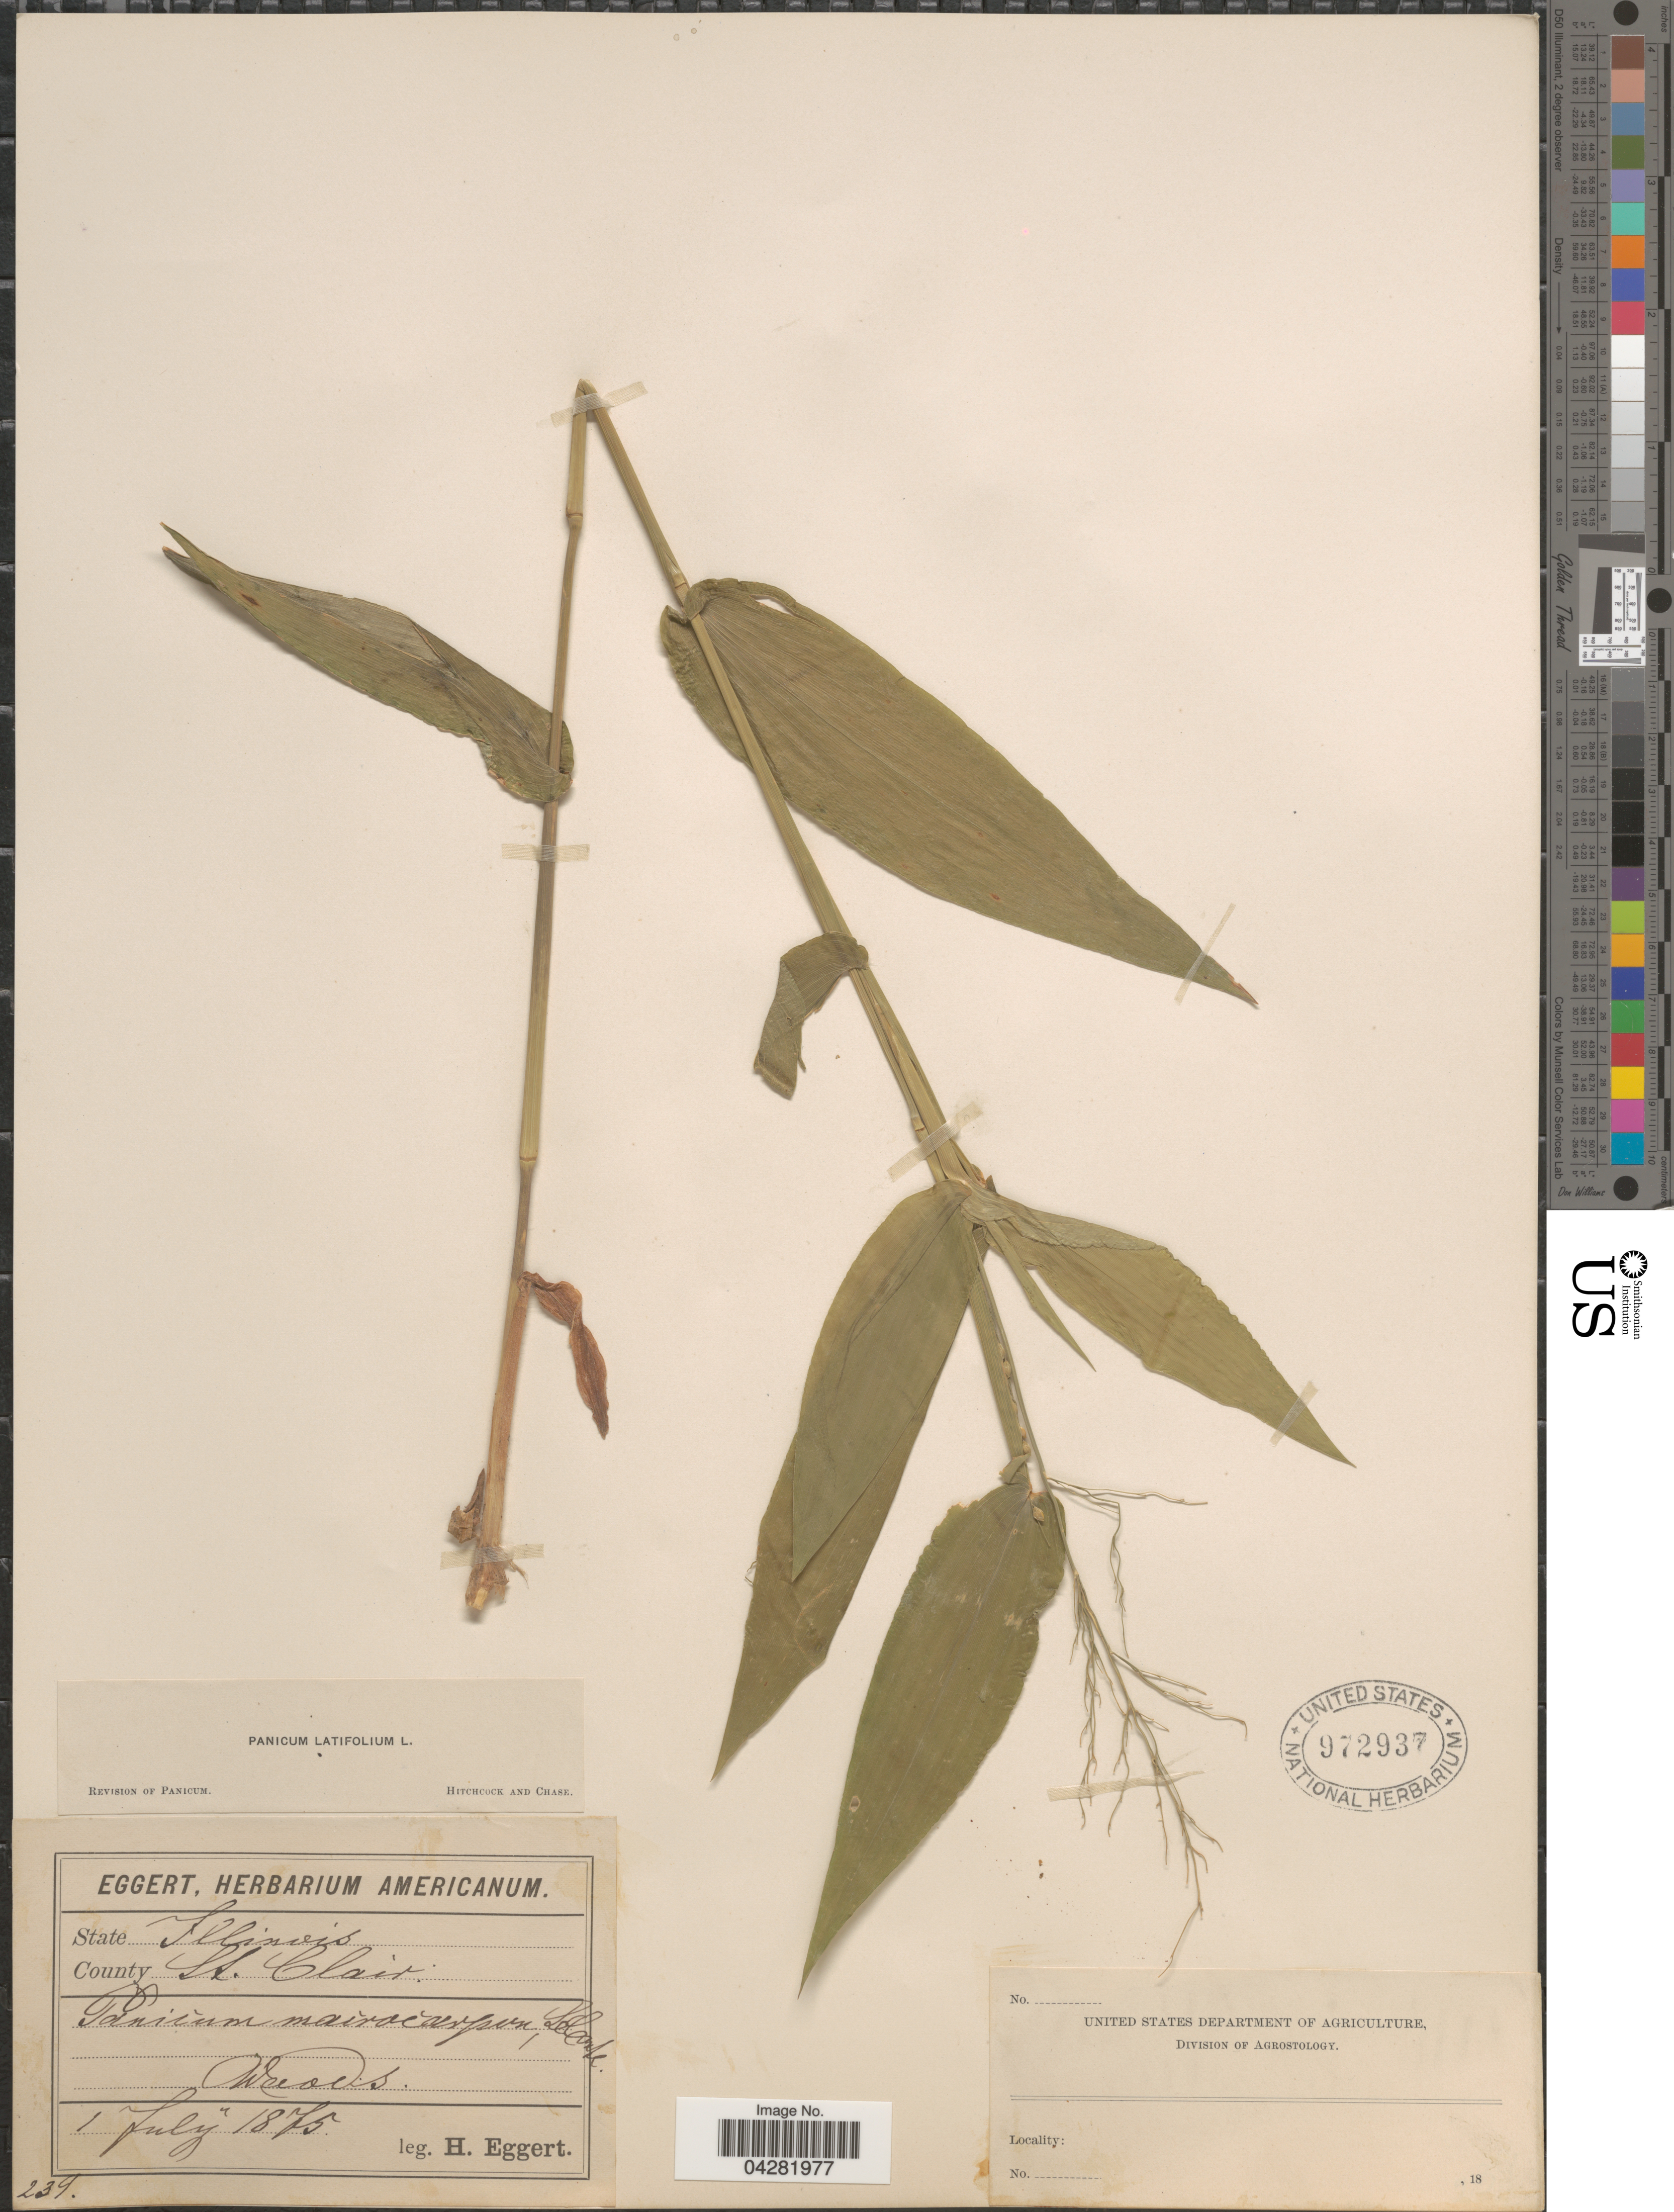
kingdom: Plantae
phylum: Tracheophyta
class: Liliopsida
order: Poales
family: Poaceae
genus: Dichanthelium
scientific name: Dichanthelium latifolium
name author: (L.) Harvill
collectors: H. Eggert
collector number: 239*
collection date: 1875-07-01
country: United States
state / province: Illinois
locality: County St. Clair. Woods.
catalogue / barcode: US 972937